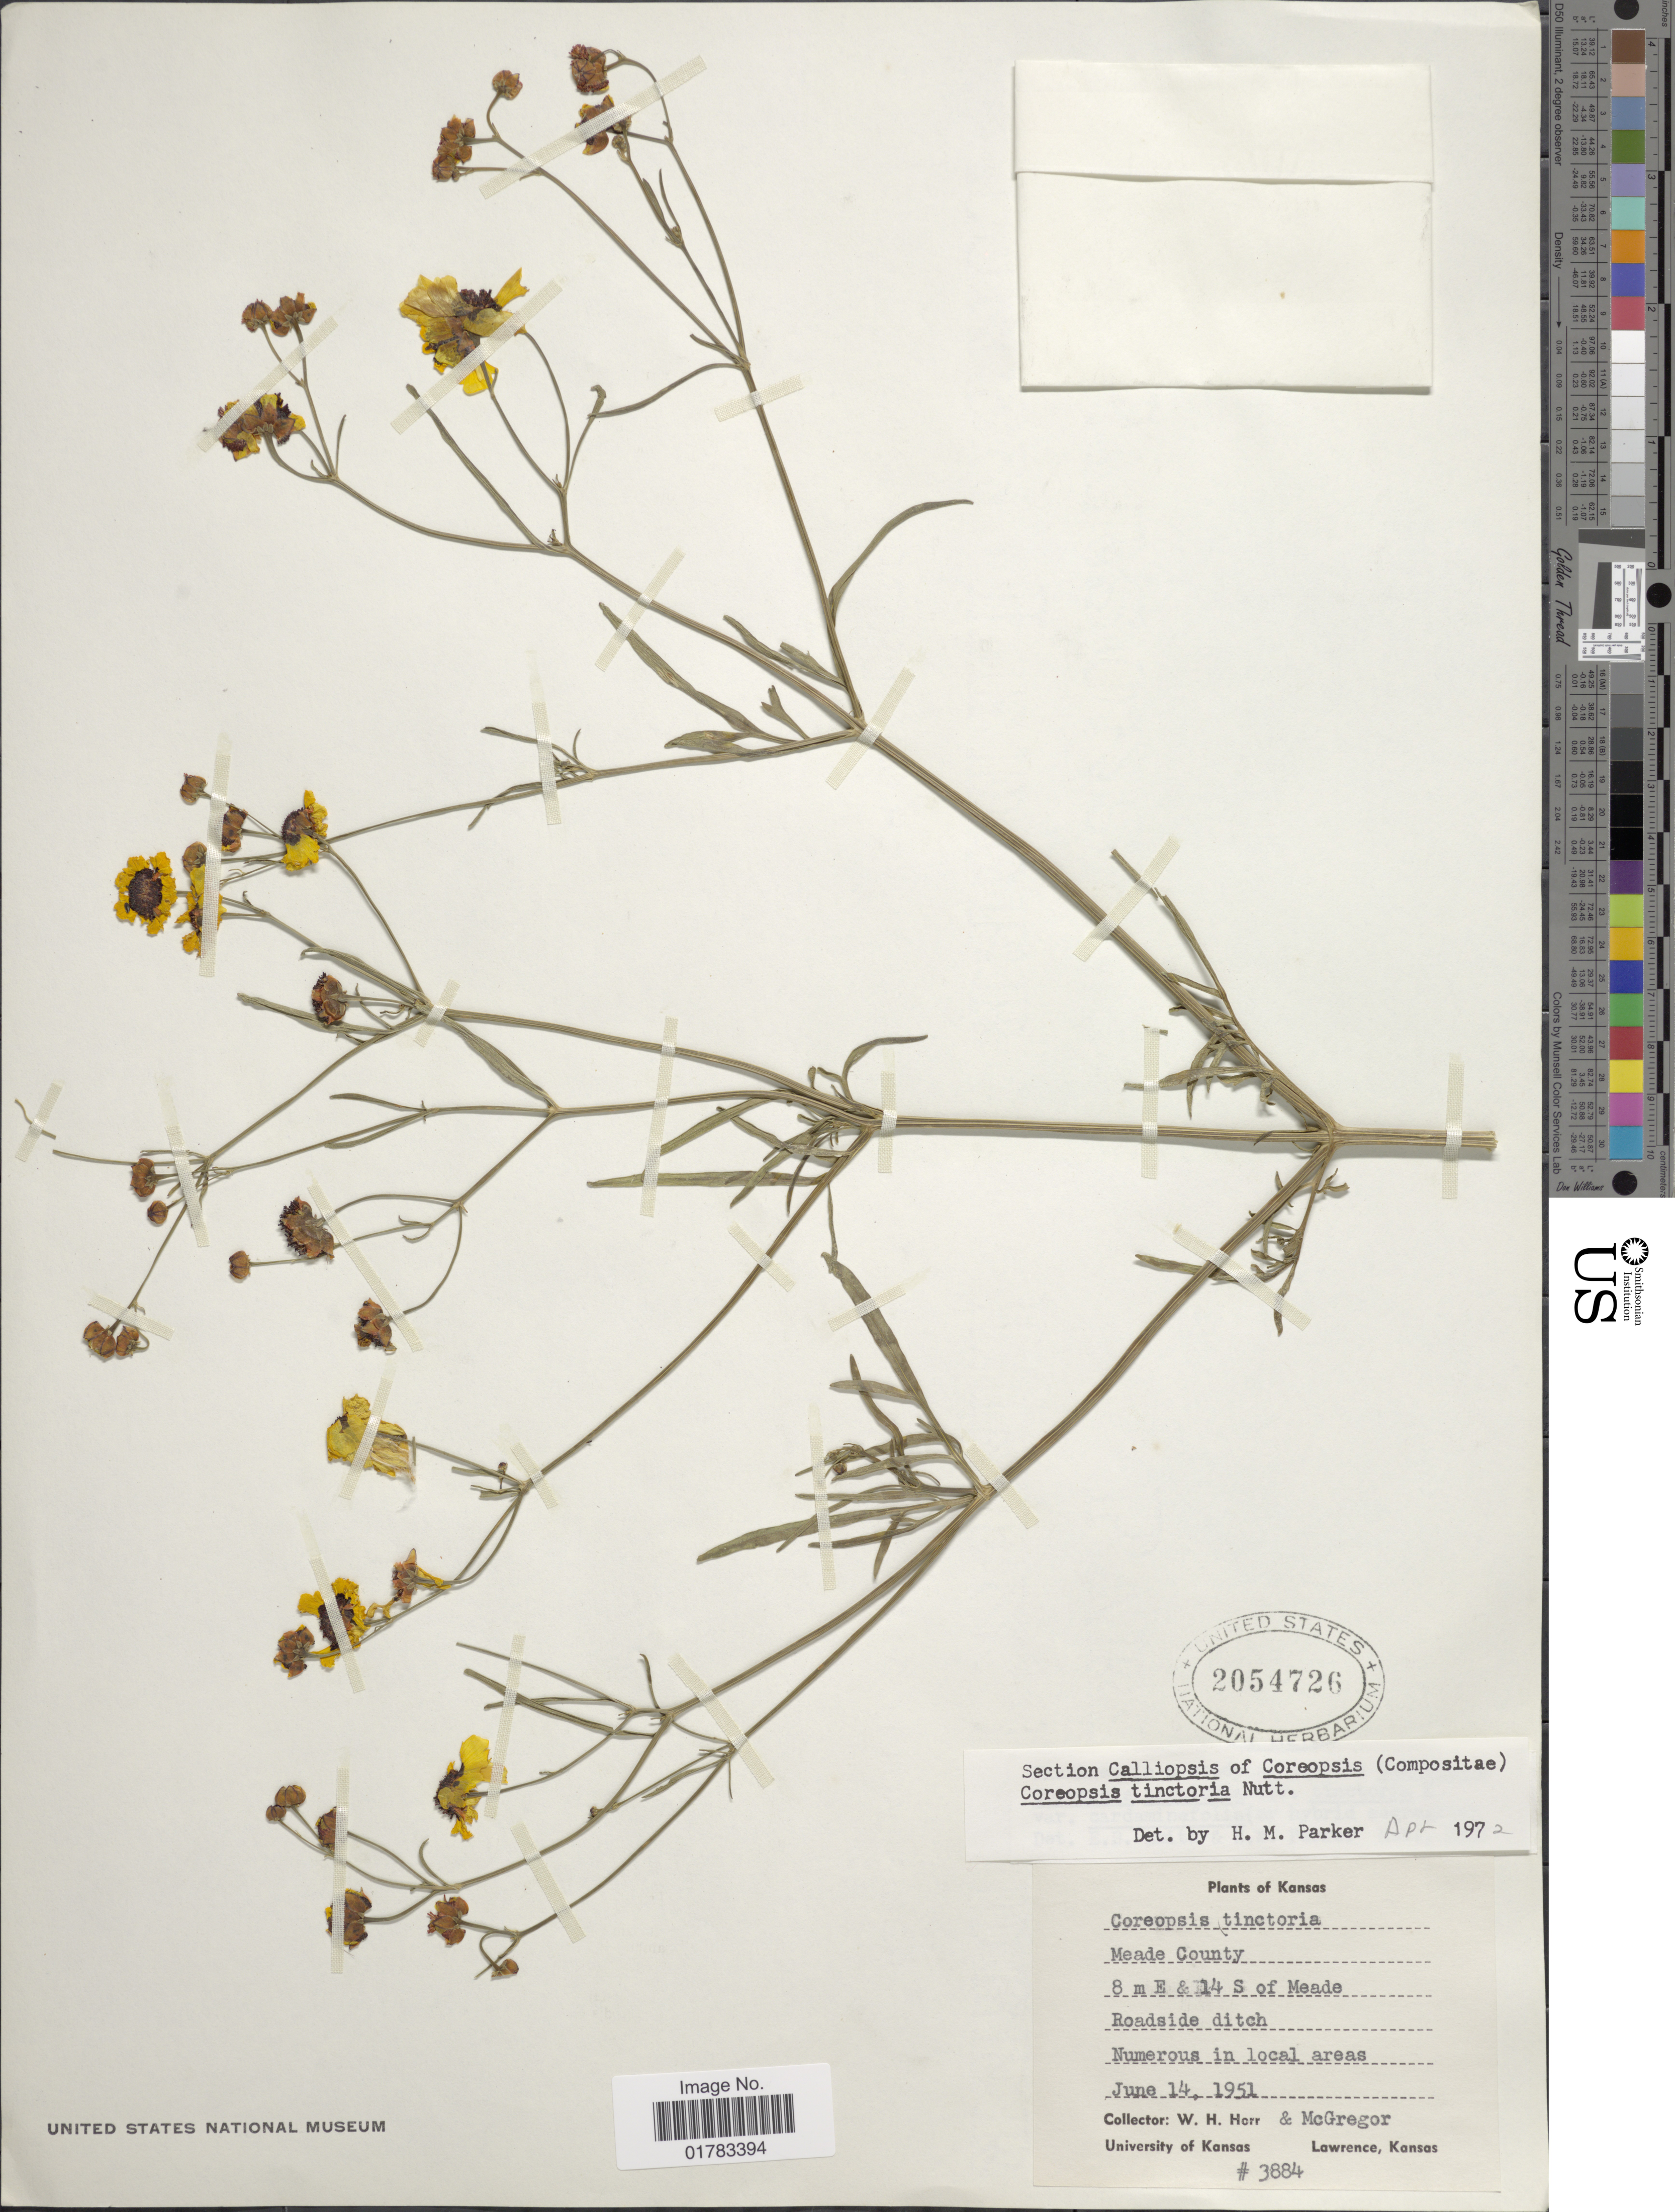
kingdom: Plantae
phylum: Tracheophyta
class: Magnoliopsida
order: Asterales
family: Asteraceae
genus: Coreopsis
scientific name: Coreopsis tinctoria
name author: Nutt.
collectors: W. H. Horr & -. McGregor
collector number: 3884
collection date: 1951-06-14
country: United States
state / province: Kansas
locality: Meade County, 8 m E & 14 S of Meade, roadside ditch, numerous in local areas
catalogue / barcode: US 2054726